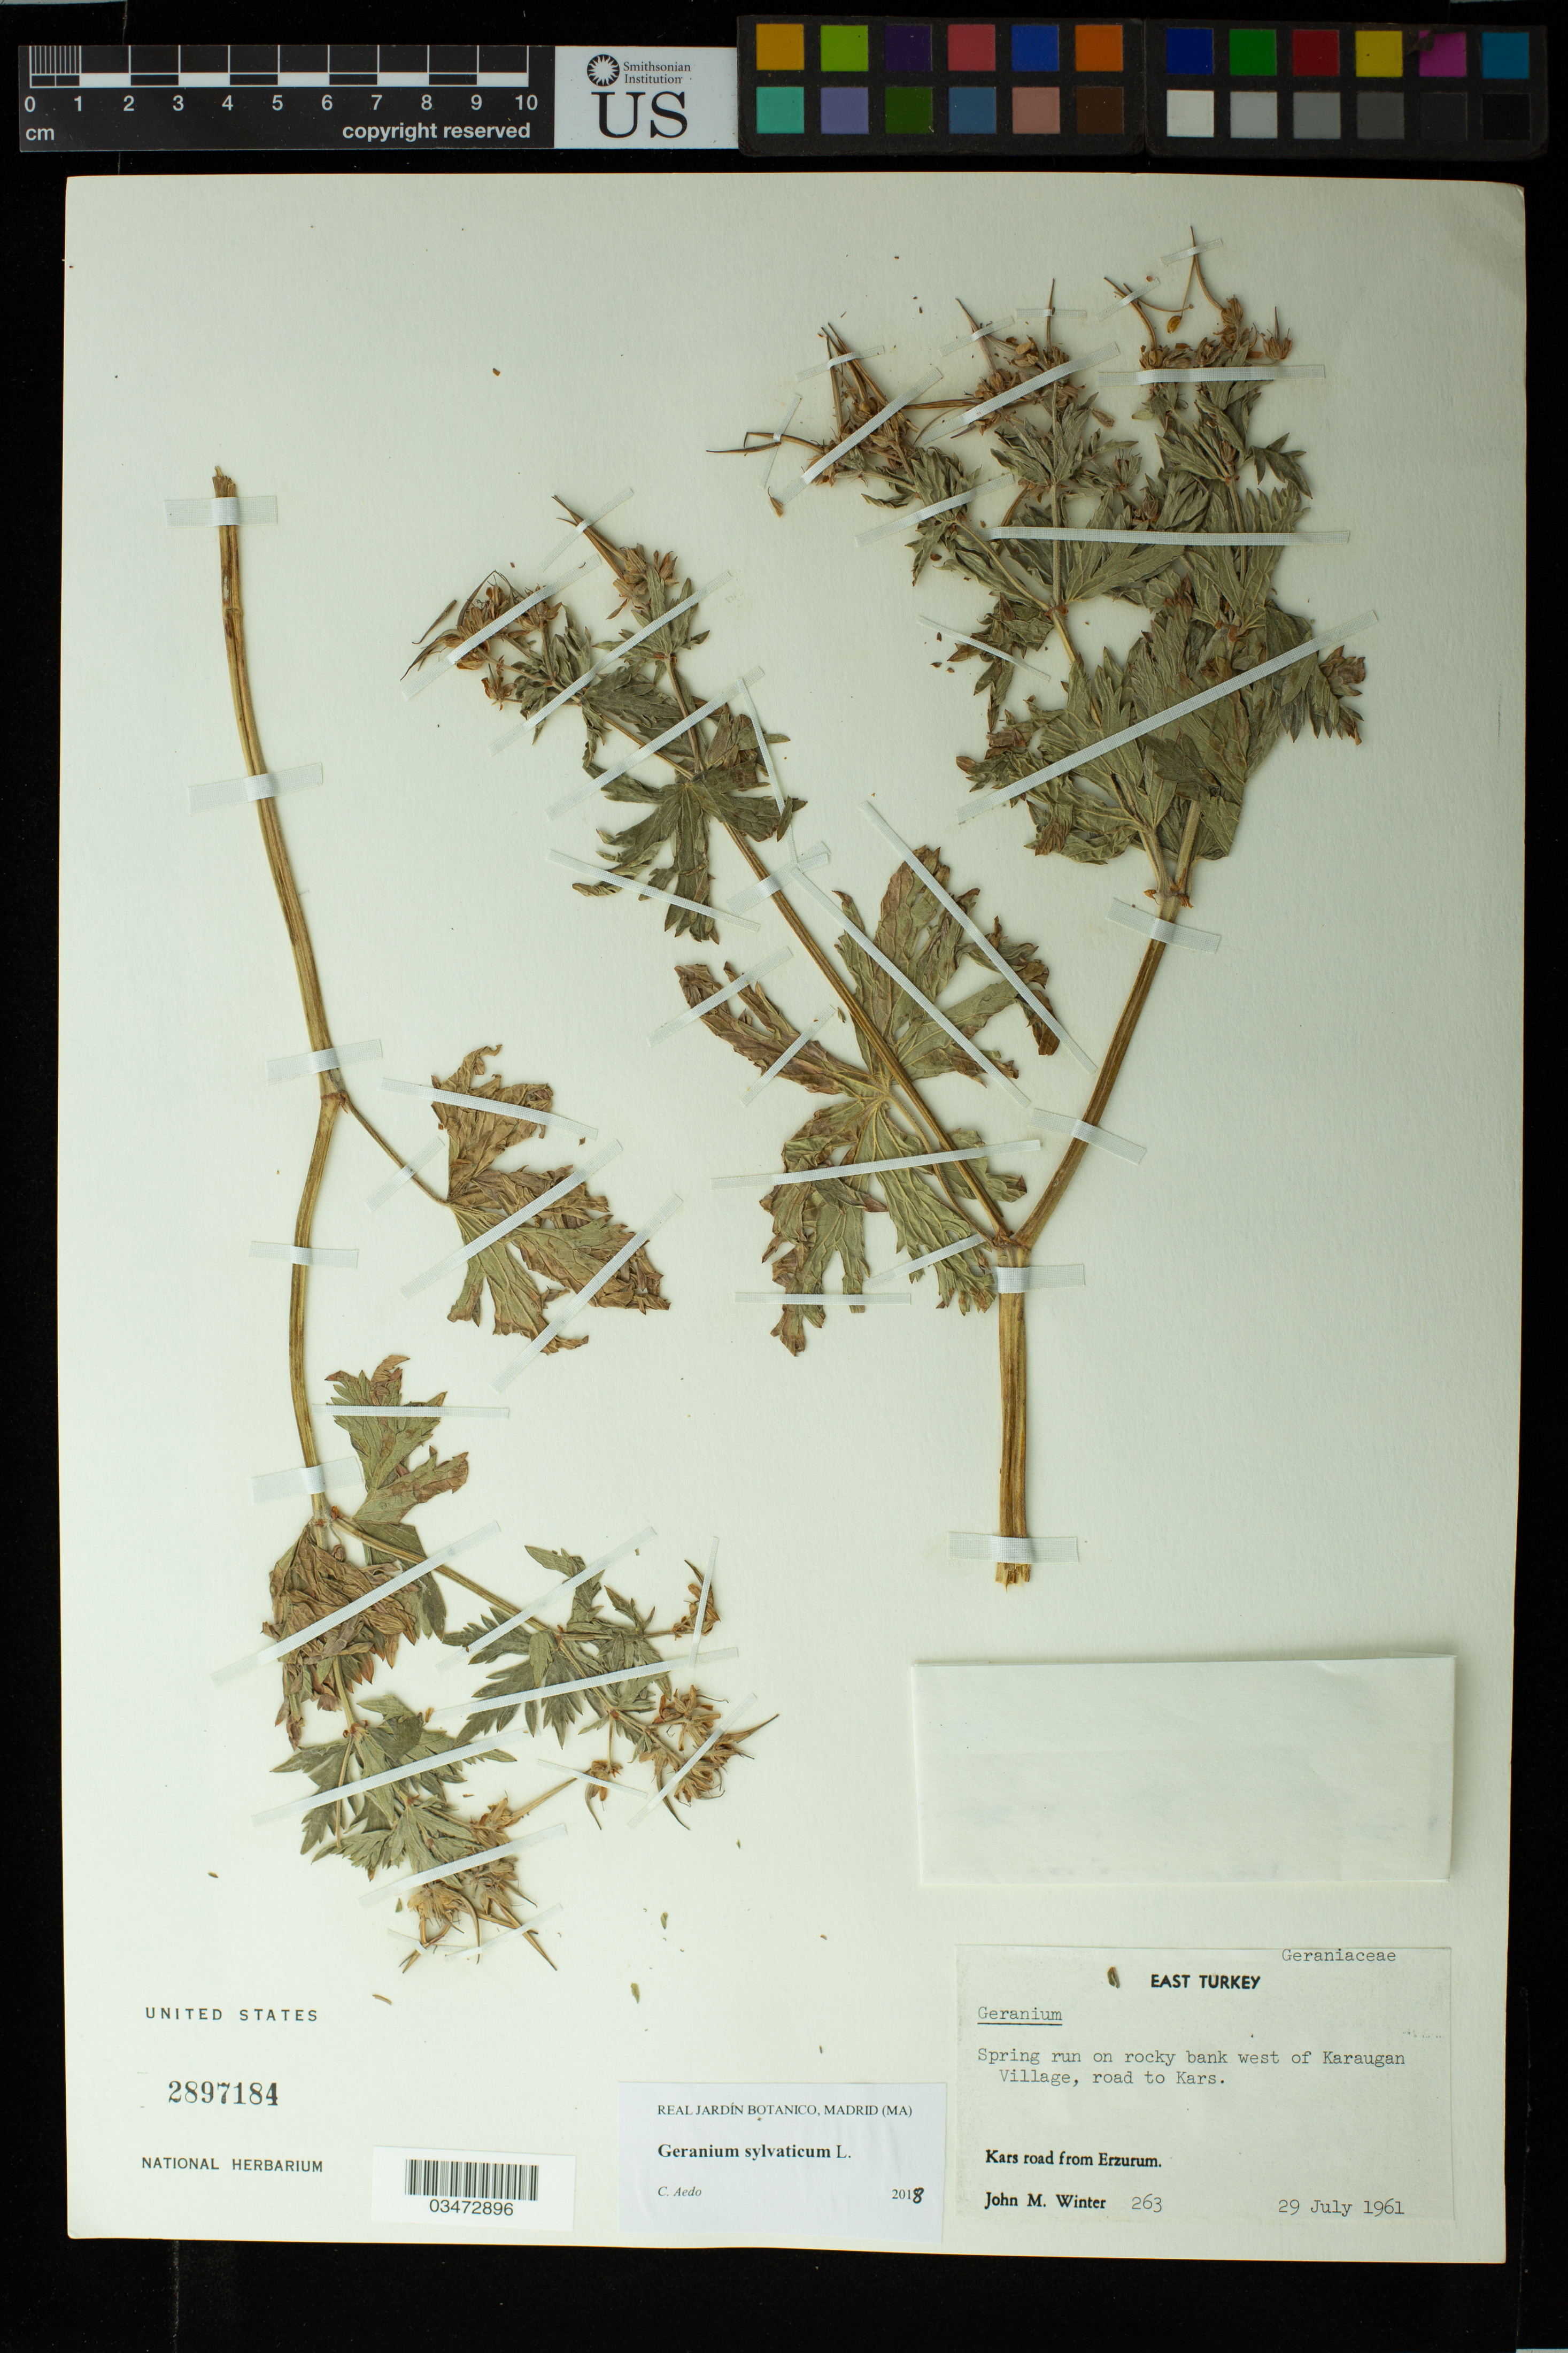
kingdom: Plantae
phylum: Tracheophyta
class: Magnoliopsida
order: Geraniales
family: Geraniaceae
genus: Geranium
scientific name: Geranium sylvaticum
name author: L.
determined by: Aedo, C.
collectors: J. M. Winter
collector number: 263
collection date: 1961-07-29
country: Turkey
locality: East Turkey, Spring run on rocky bank west of Karaugan Village, road to Kars. Kars road from Erzurum.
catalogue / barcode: US 2897184